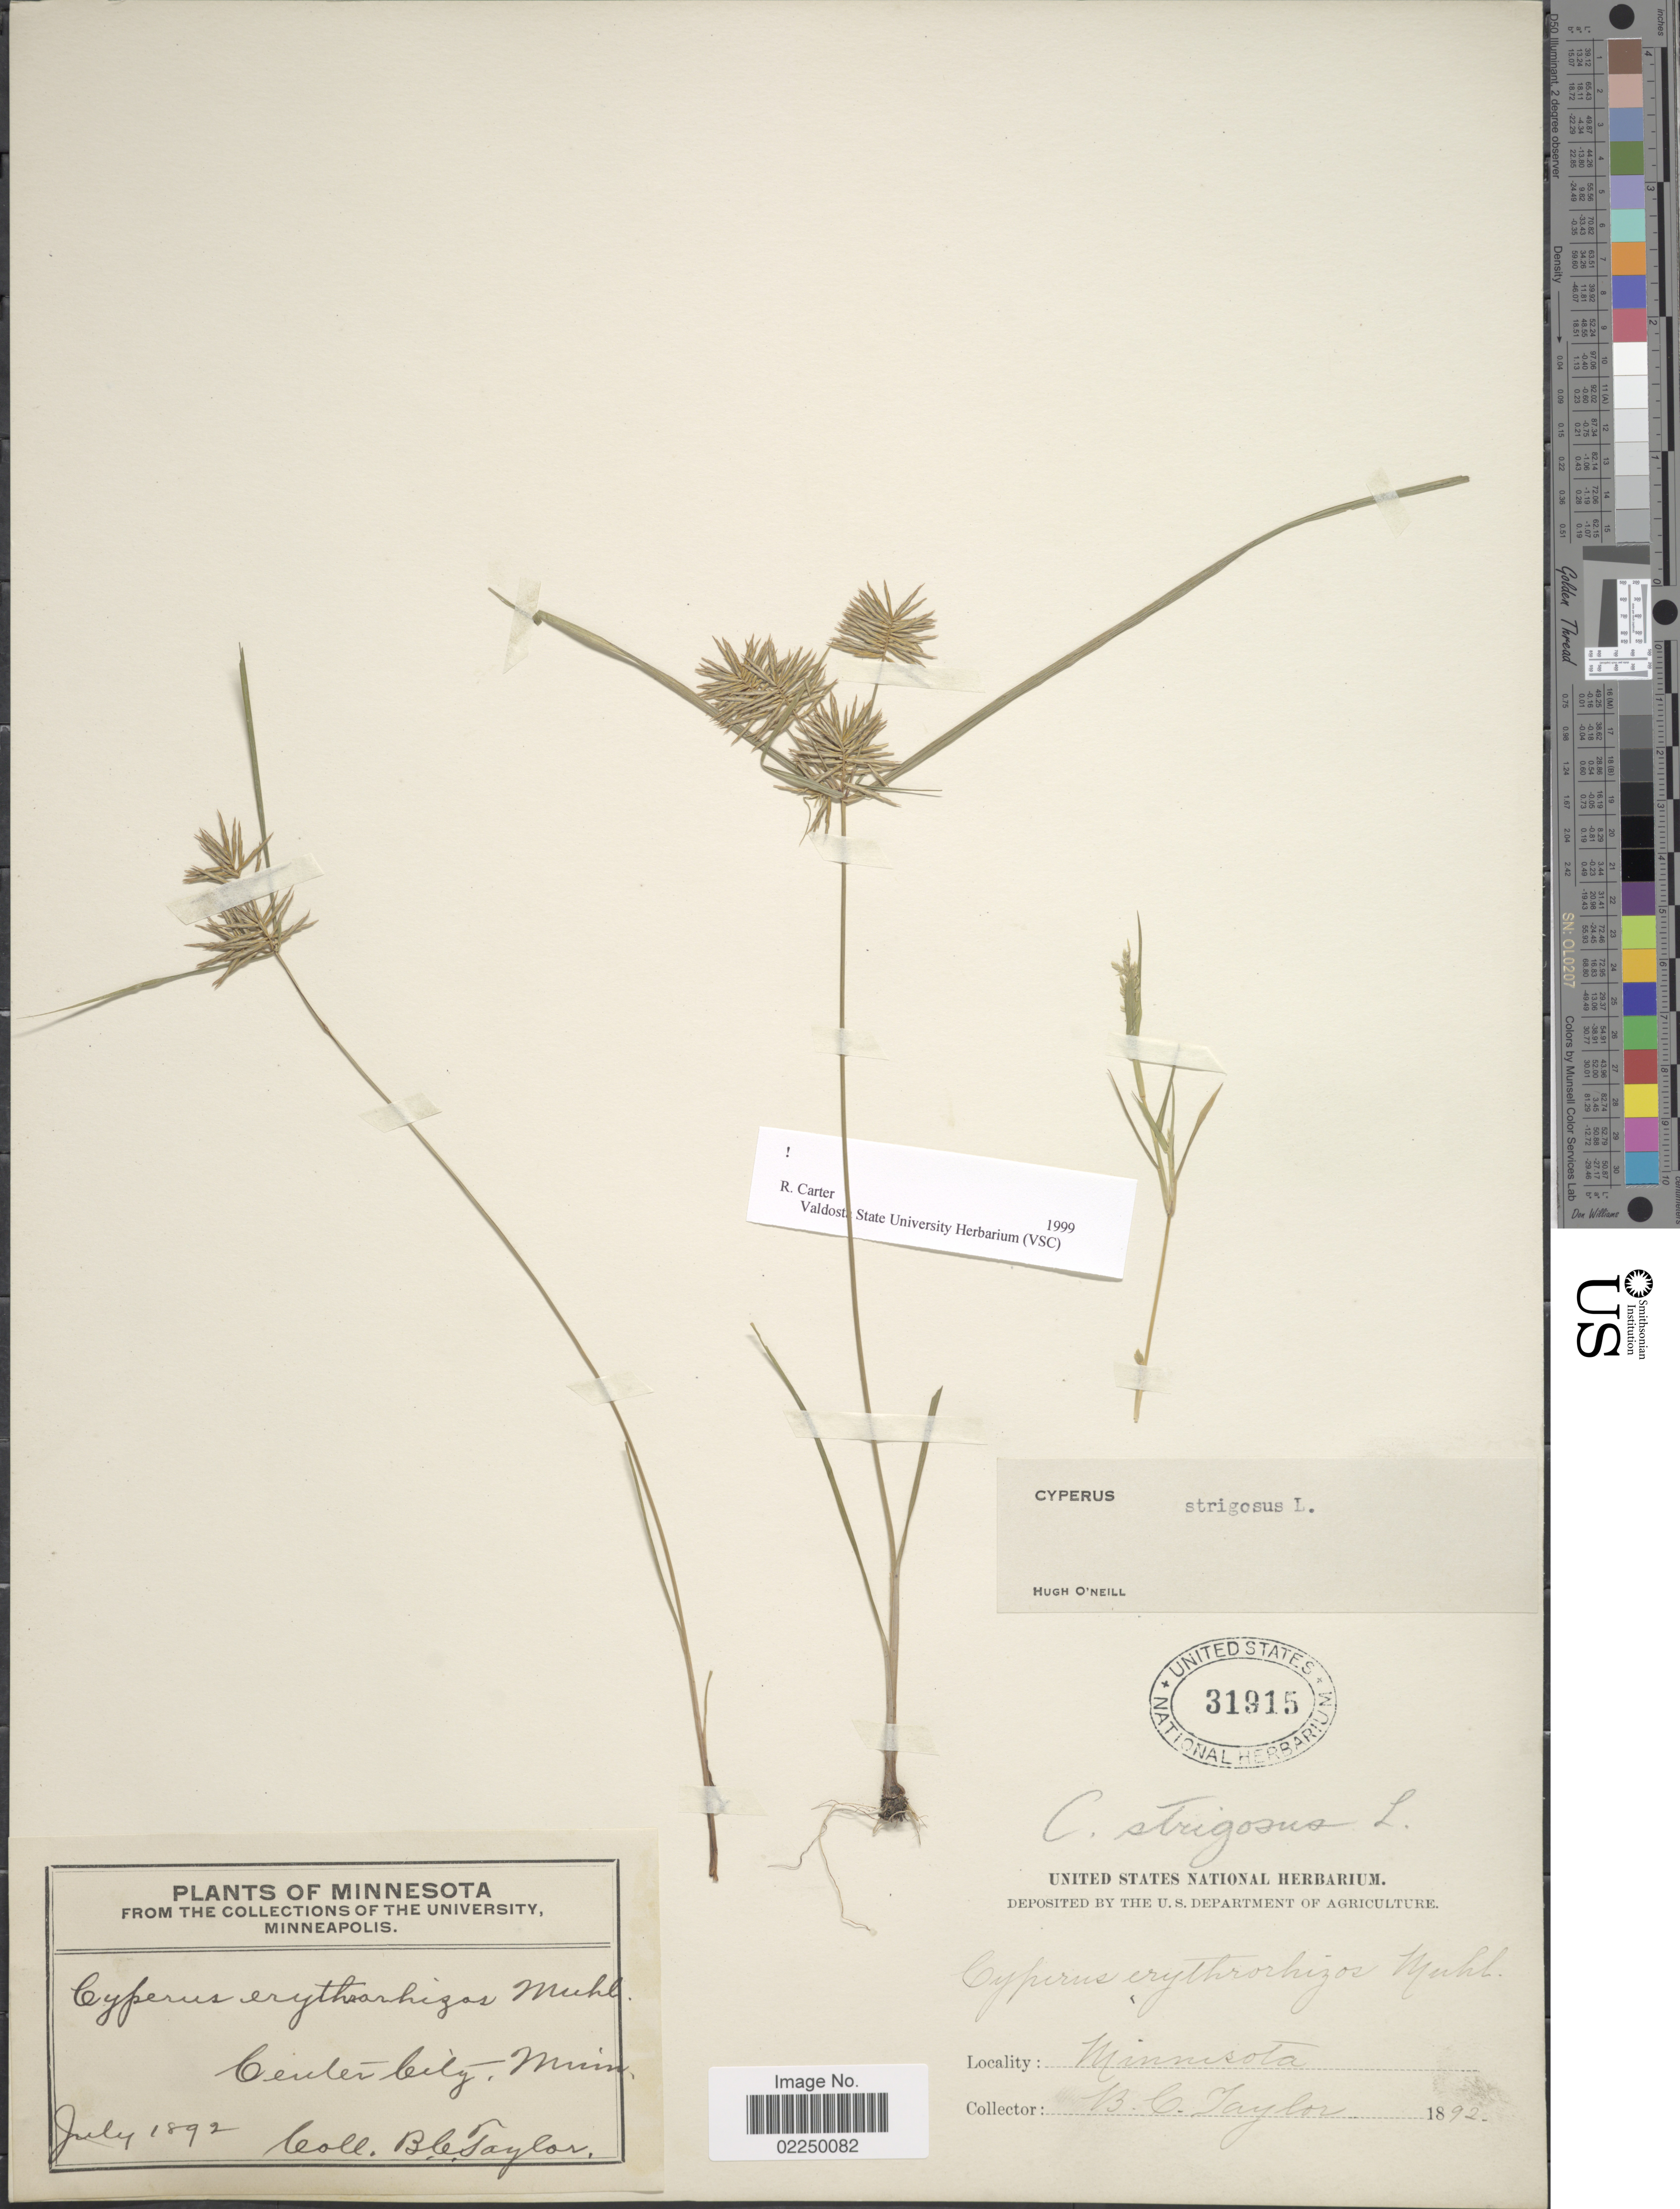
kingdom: Plantae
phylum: Tracheophyta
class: Liliopsida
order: Poales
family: Cyperaceae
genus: Cyperus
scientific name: Cyperus strigosus L.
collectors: B. C. Taylor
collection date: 1892-07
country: United States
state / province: Minnesota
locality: Center City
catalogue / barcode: US 31915